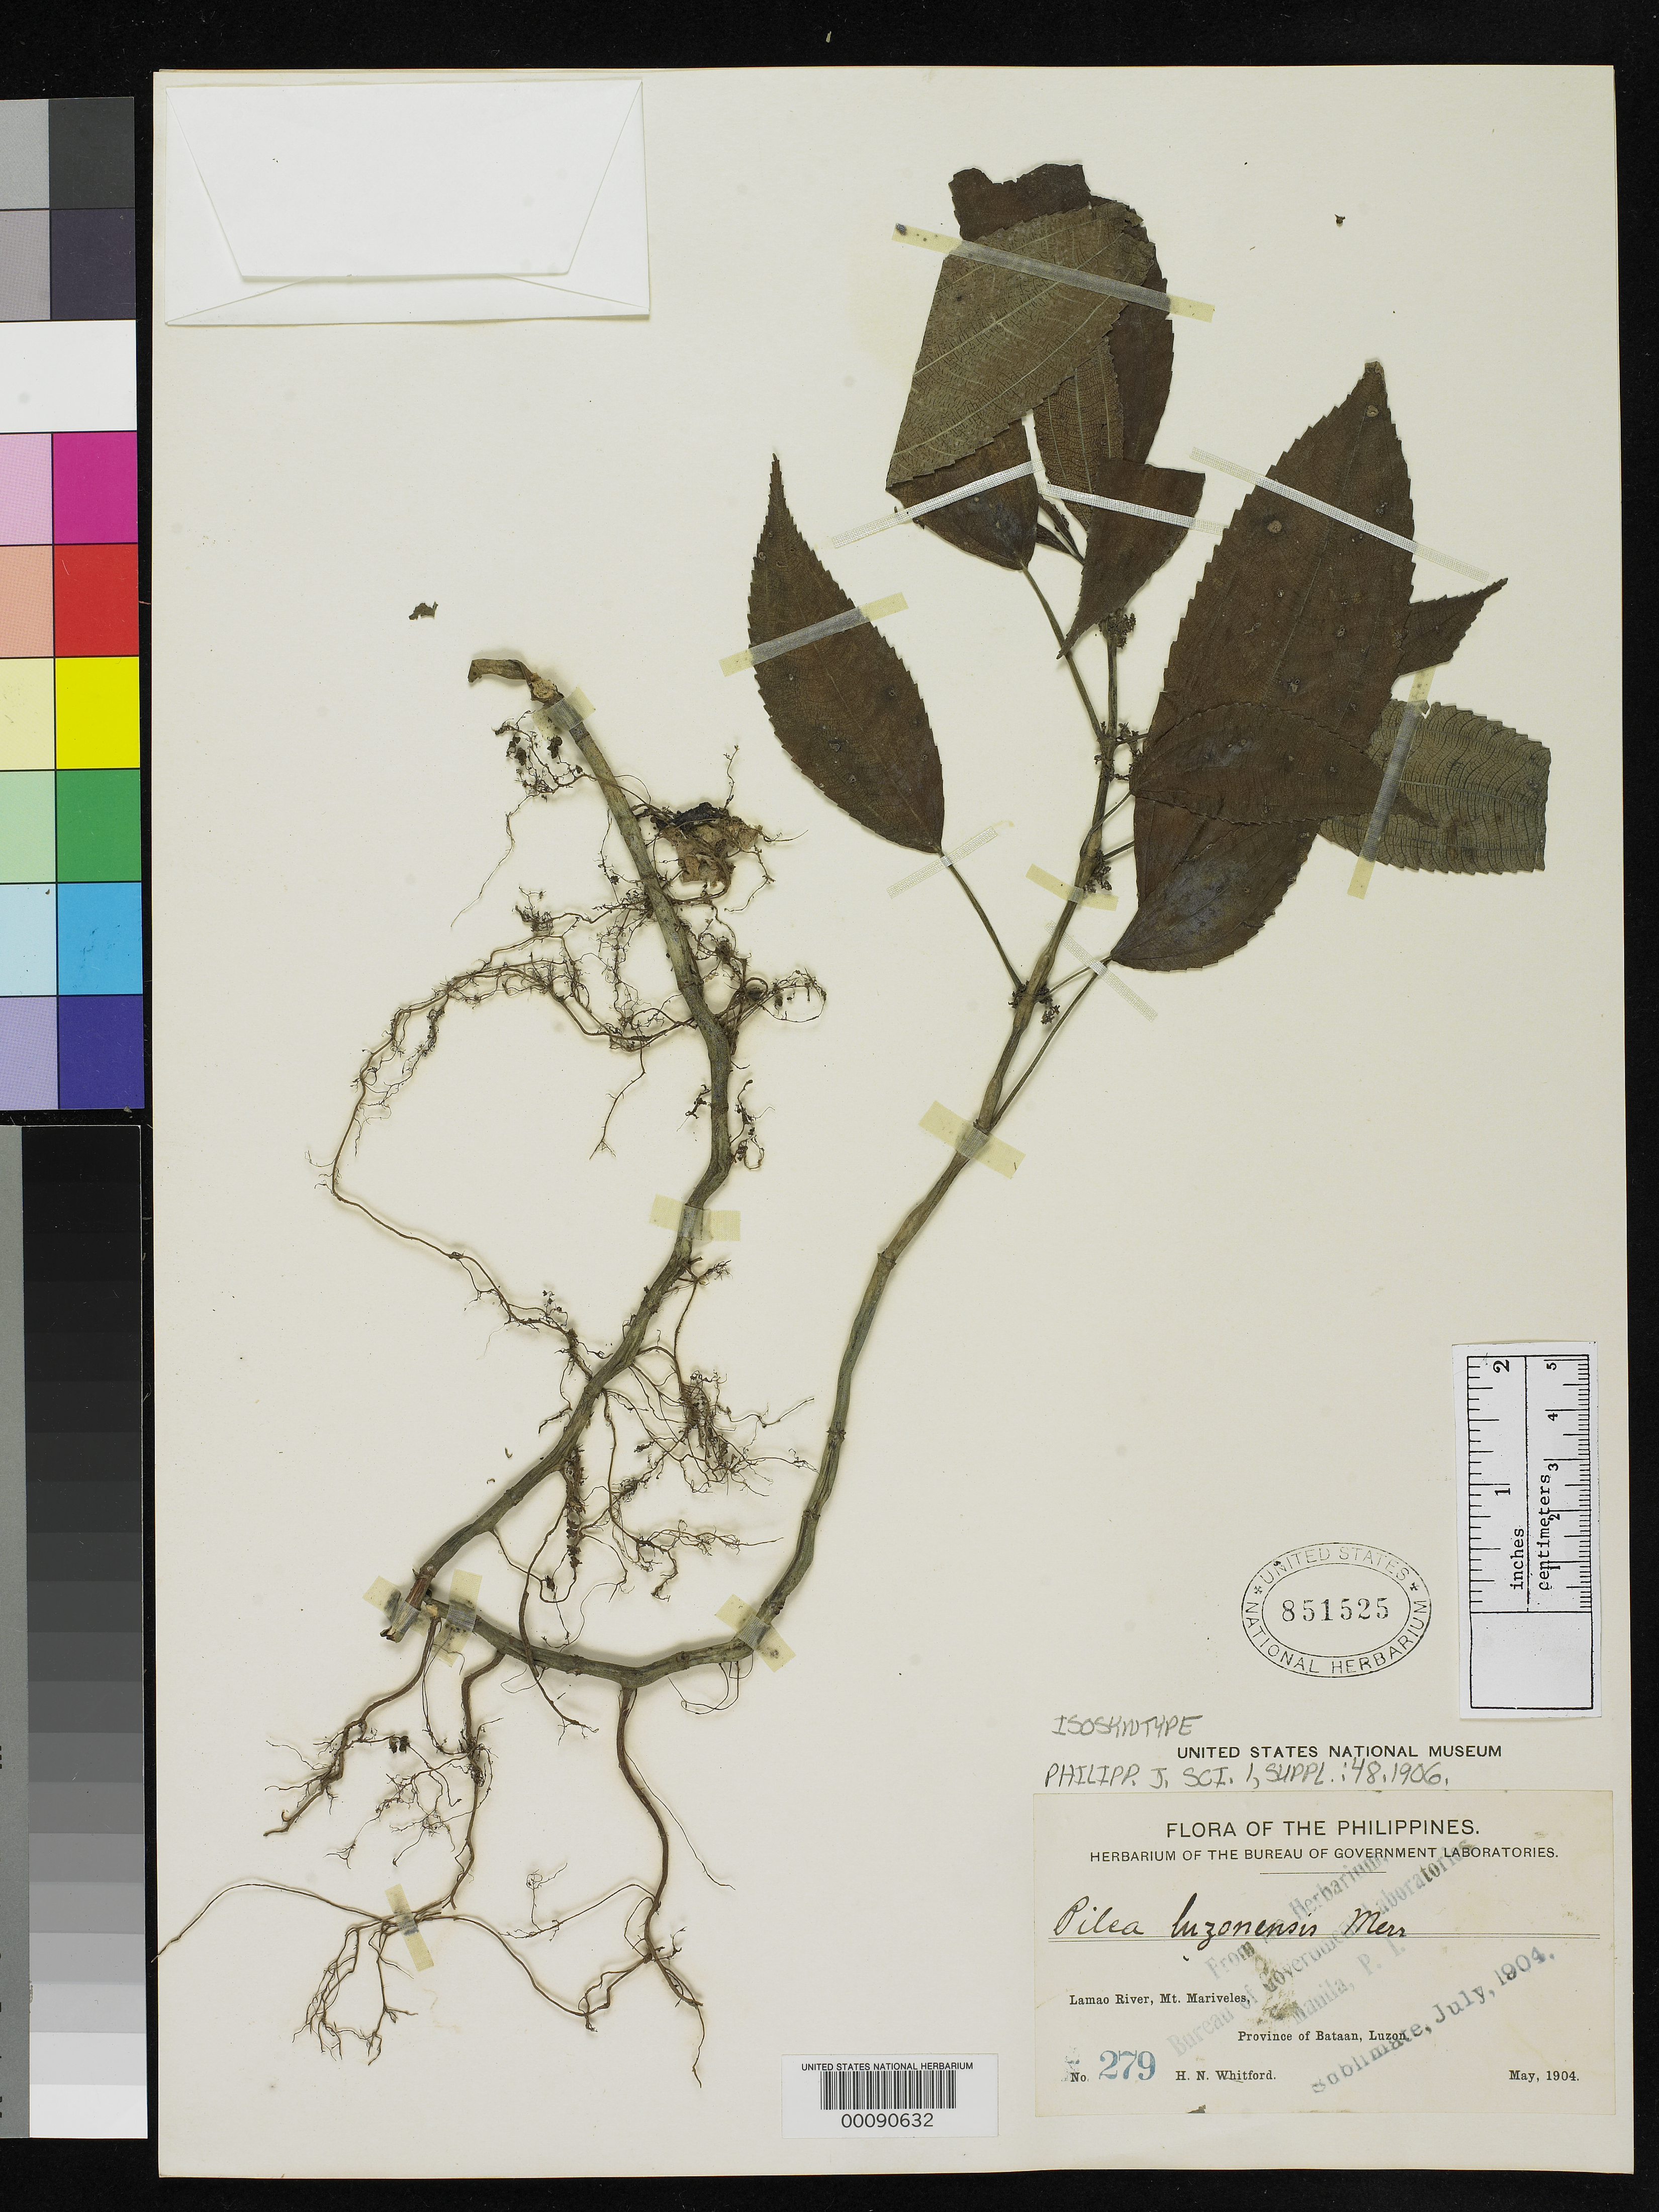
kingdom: Plantae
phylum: Tracheophyta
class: Magnoliopsida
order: Rosales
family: Urticaceae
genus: Pilea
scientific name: Pilea luzonensis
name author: Merr.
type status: Isosyntype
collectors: H. N. Whitford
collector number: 279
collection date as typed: May 1904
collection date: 1904-05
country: Philippines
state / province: Central Luzon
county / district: Bataan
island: Luzon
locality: Lamao River, Mt Mariveles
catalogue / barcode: US 851525